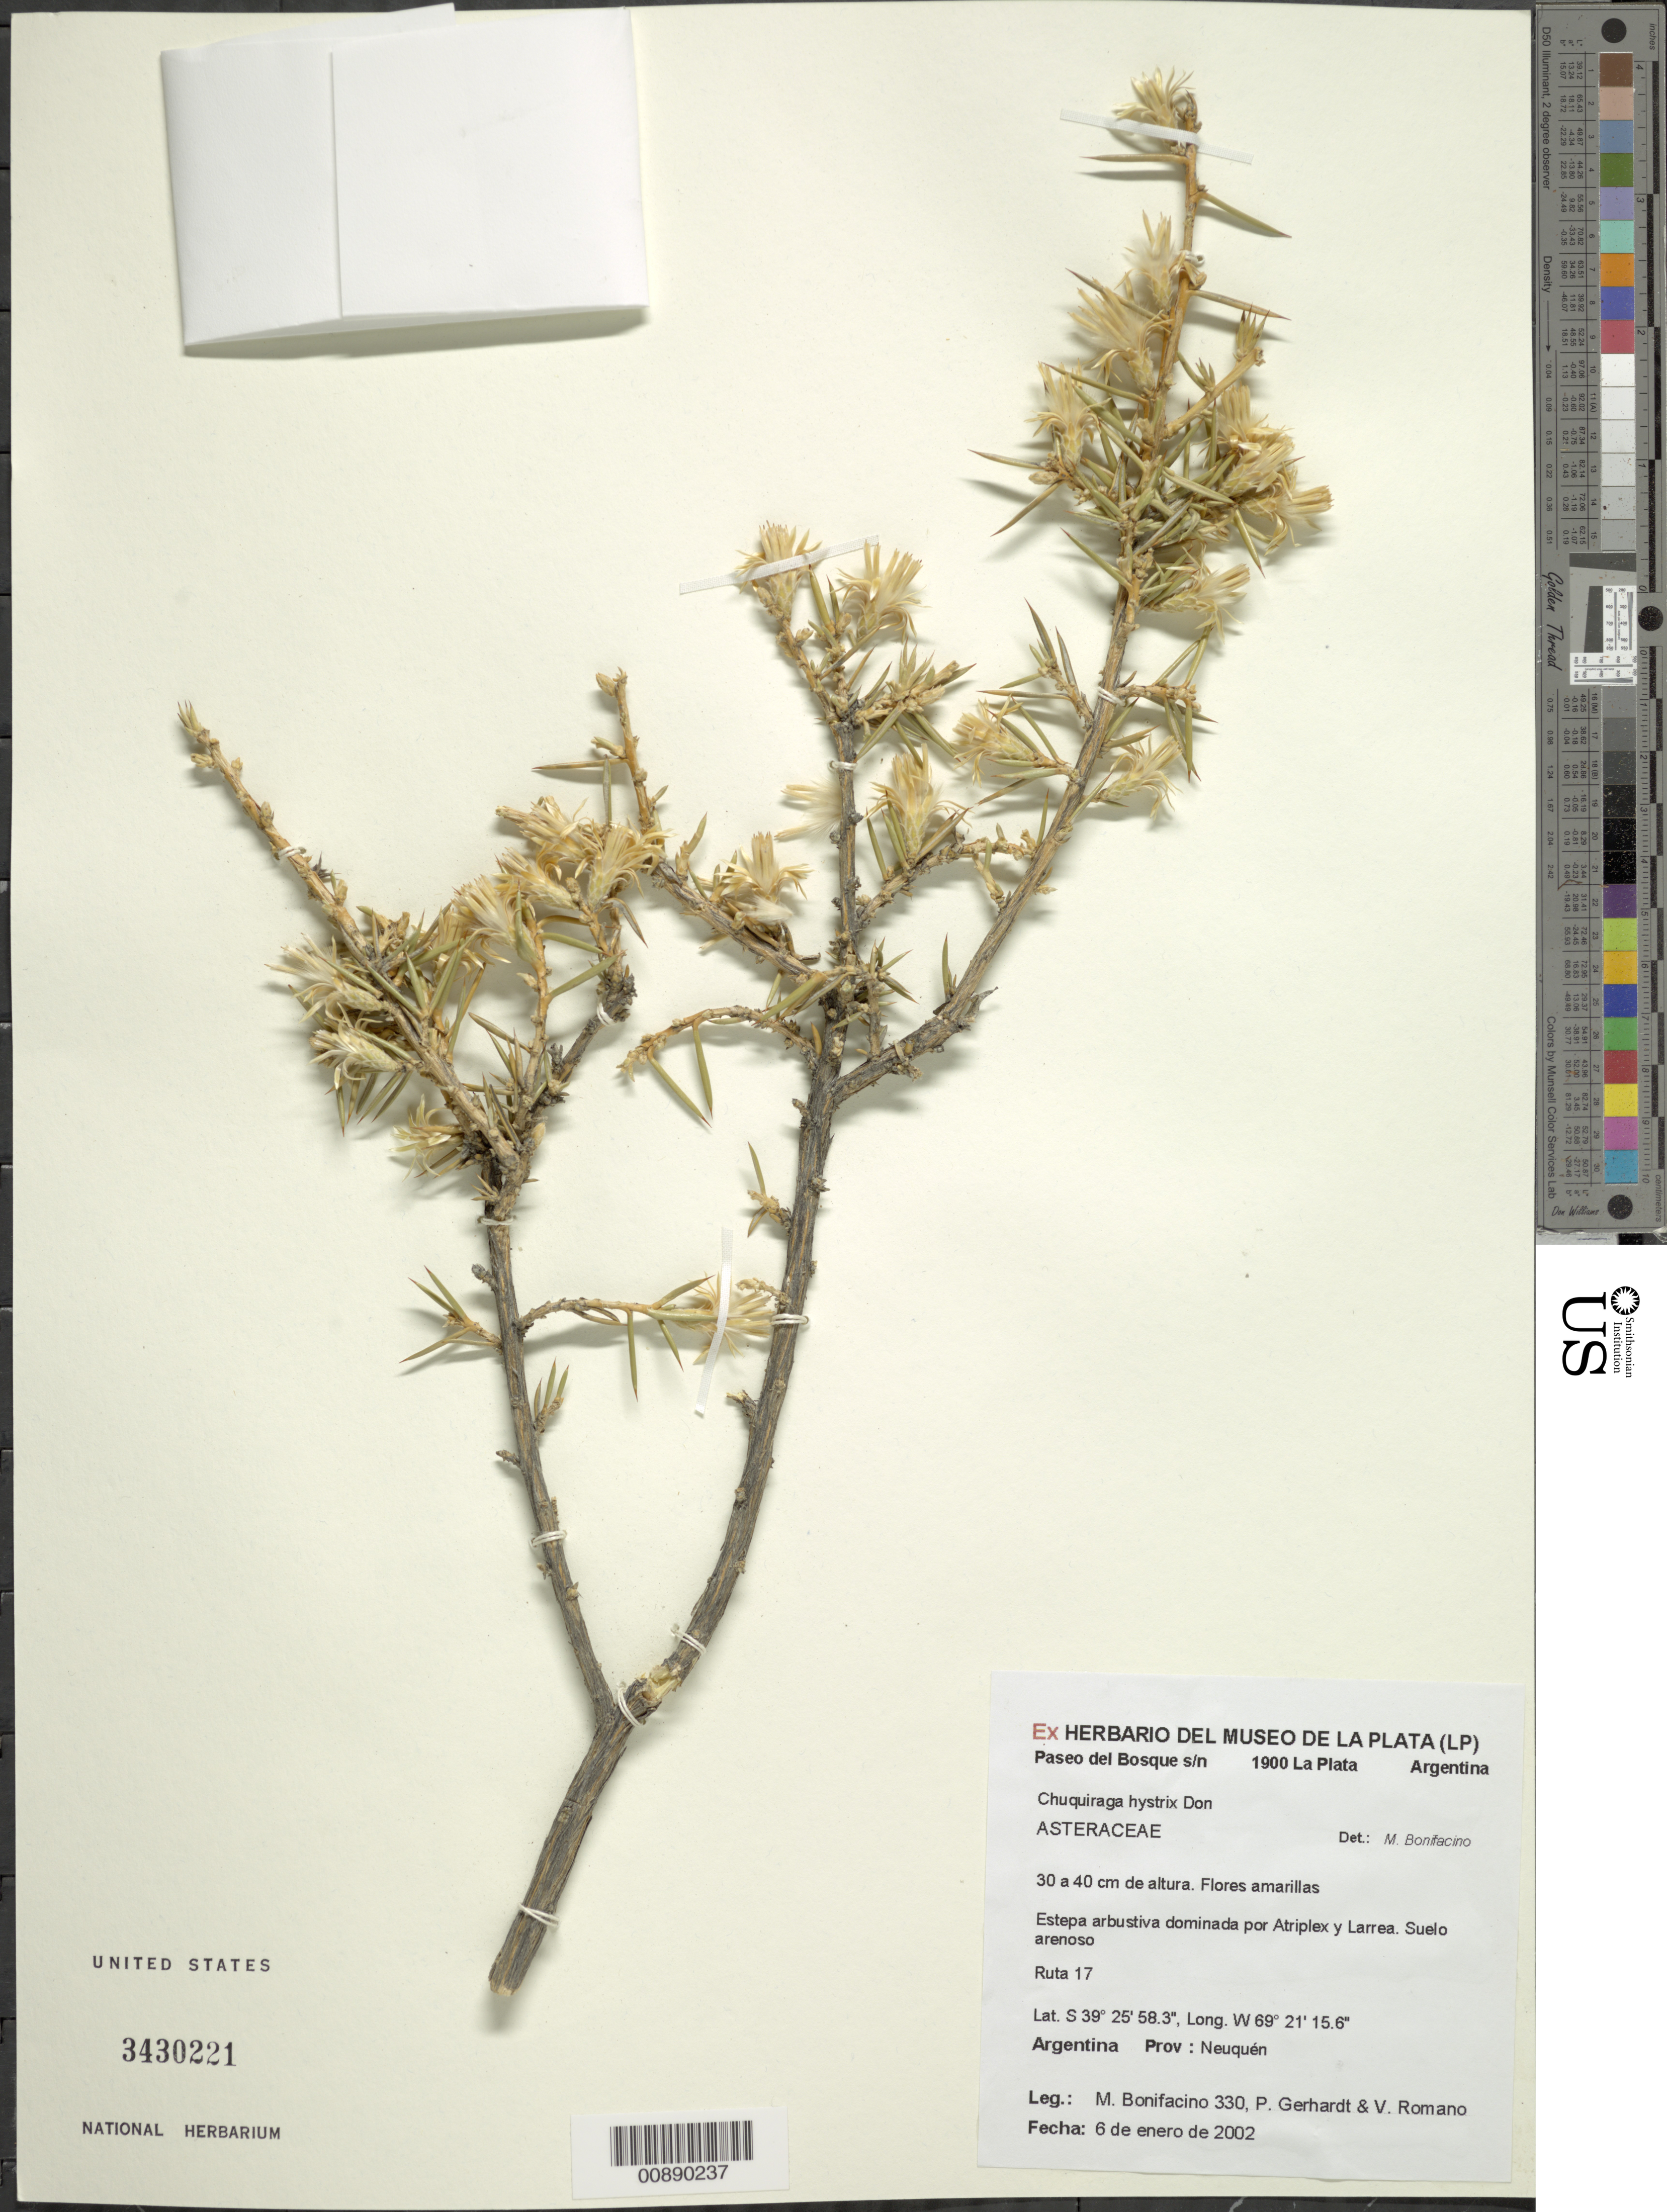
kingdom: Plantae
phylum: Tracheophyta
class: Magnoliopsida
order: Asterales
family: Asteraceae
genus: Chuquiraga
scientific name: Chuquiraga hystrix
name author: D. Don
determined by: Bonifacino, José Mauricio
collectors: M. Bonifacino, P. Gerhardt & V. Romano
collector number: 0330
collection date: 2002-01-06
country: Argentina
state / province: Neuquén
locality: Ruta 17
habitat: Estepa arbustiva dominada por Atriplex y Larrea; suelo arenoso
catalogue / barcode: US 3430221